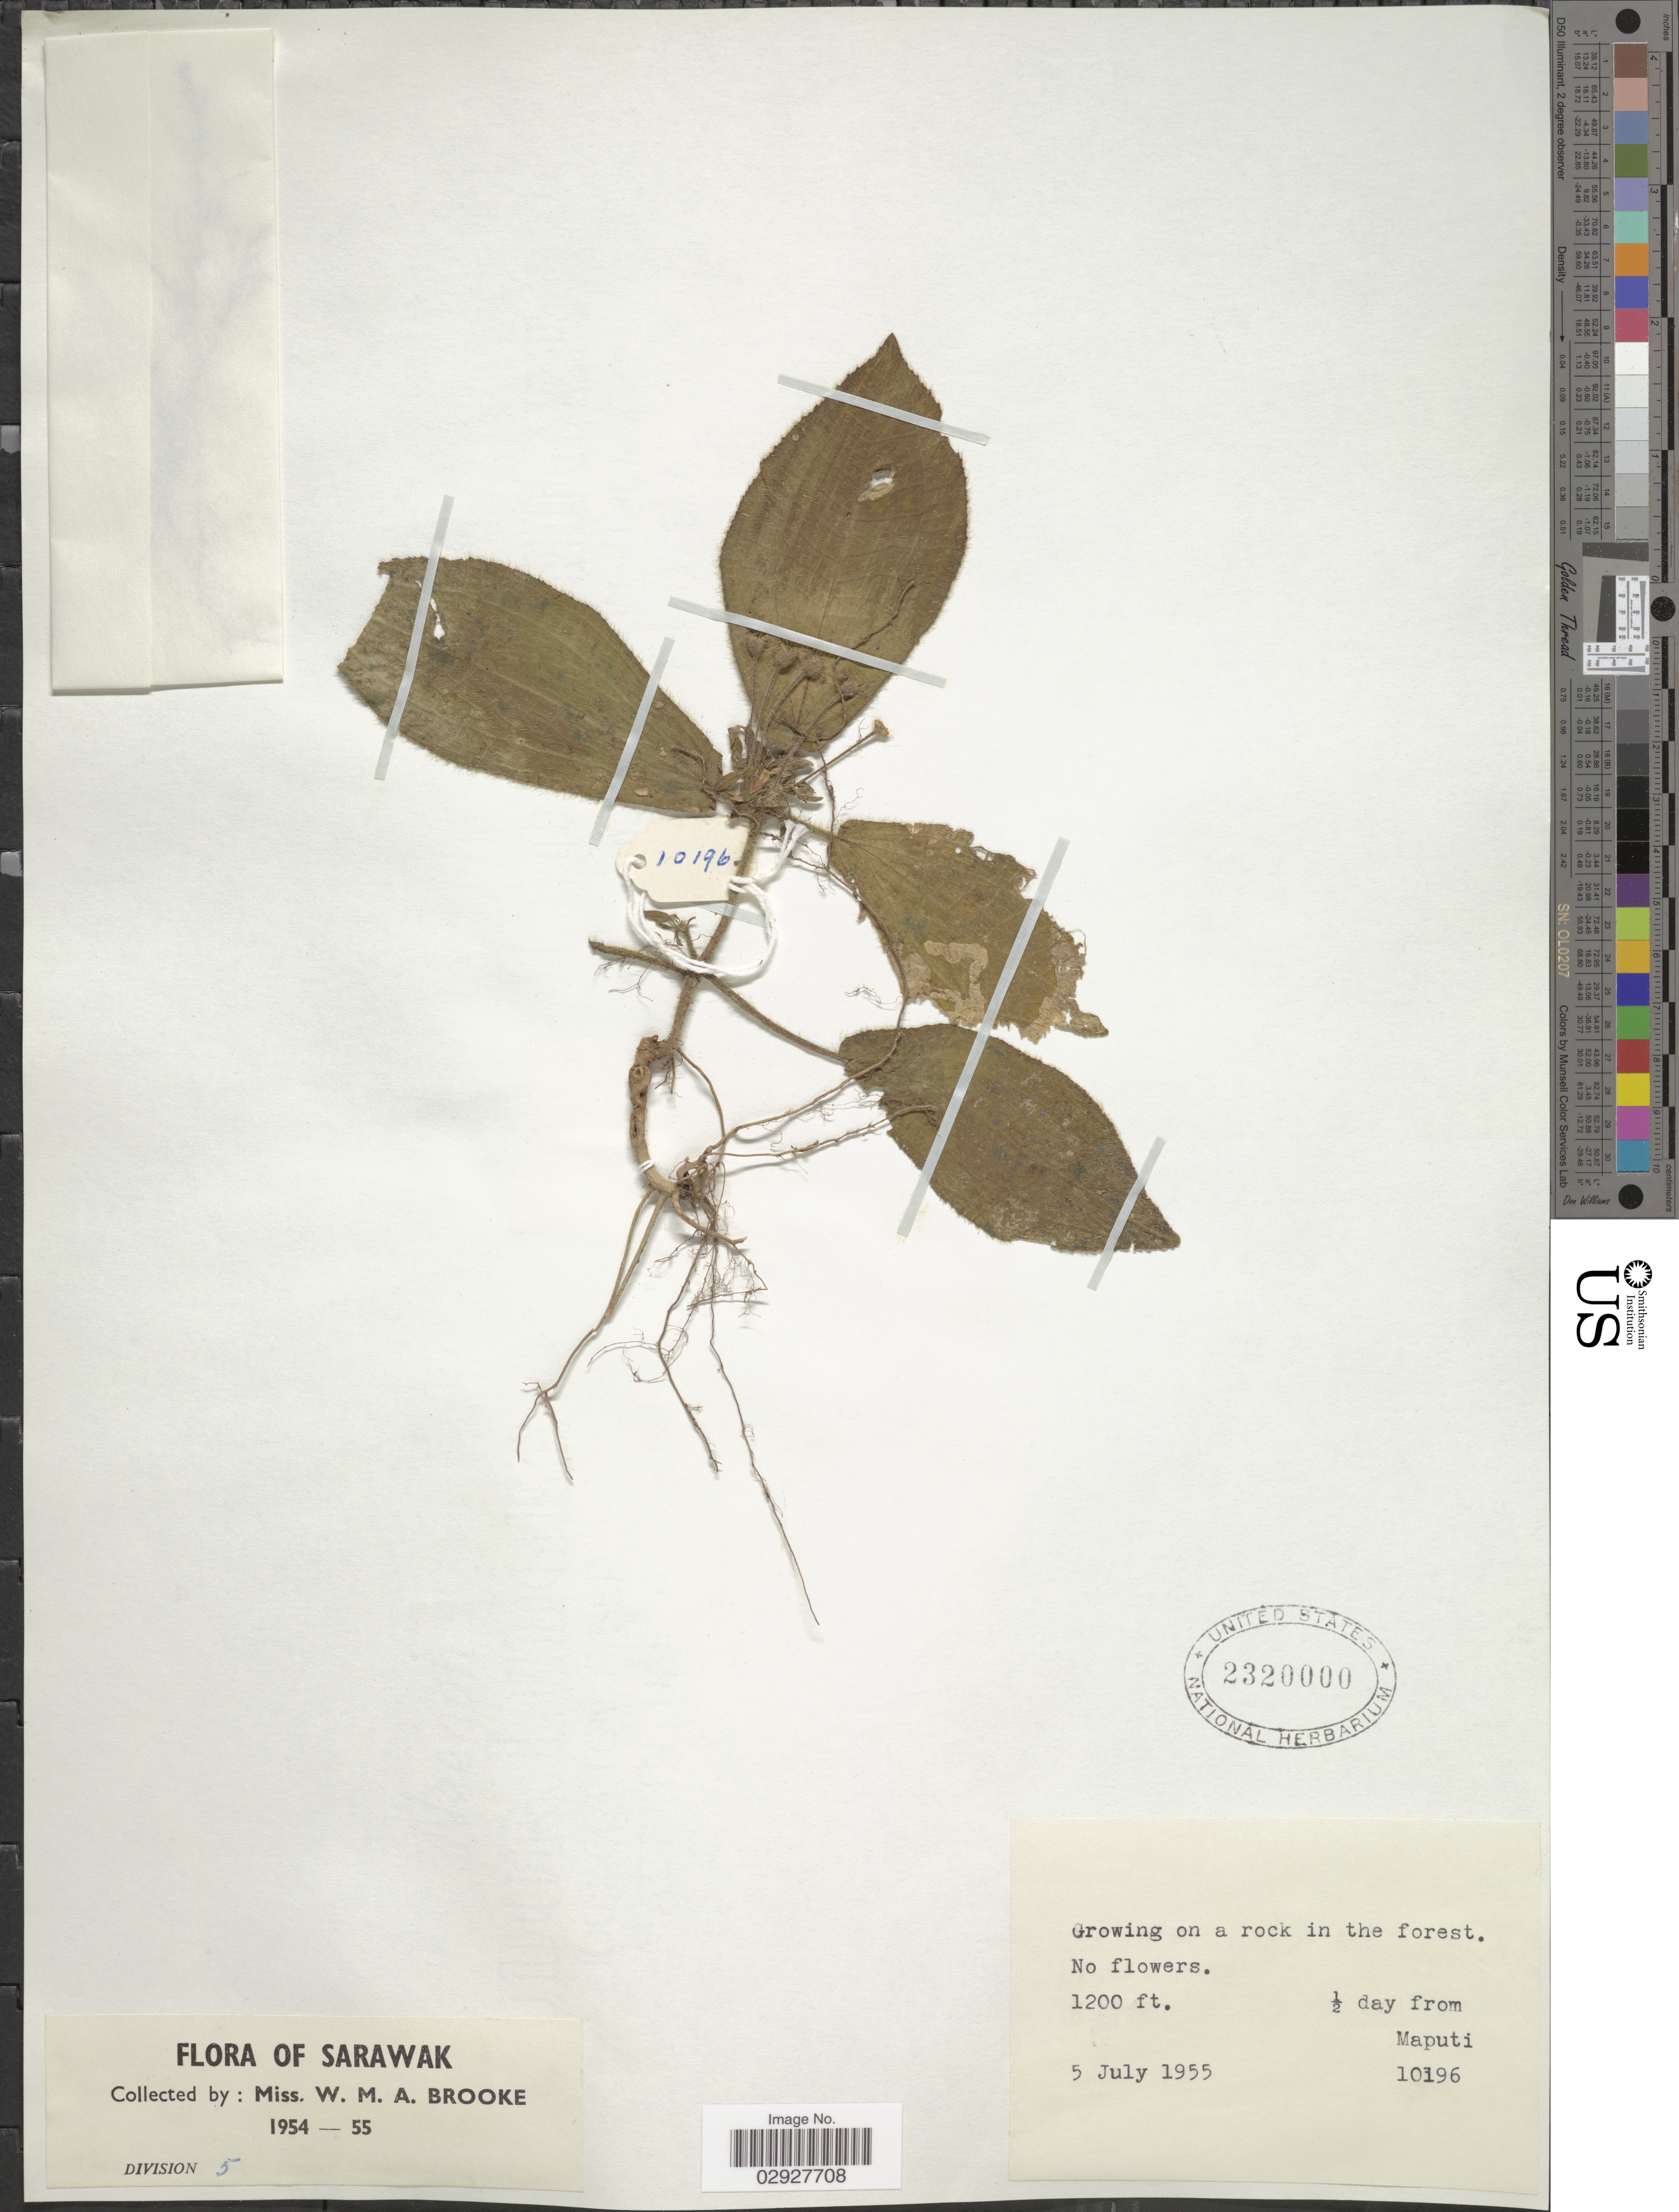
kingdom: Plantae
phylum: Tracheophyta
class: Magnoliopsida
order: Myrtales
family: Melastomataceae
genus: Sonerila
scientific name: Sonerila sp.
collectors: W. Brooke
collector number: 10196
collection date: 1955-07-05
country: Malaysia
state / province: Sarawak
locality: Maputi.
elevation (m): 366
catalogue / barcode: US 2320000